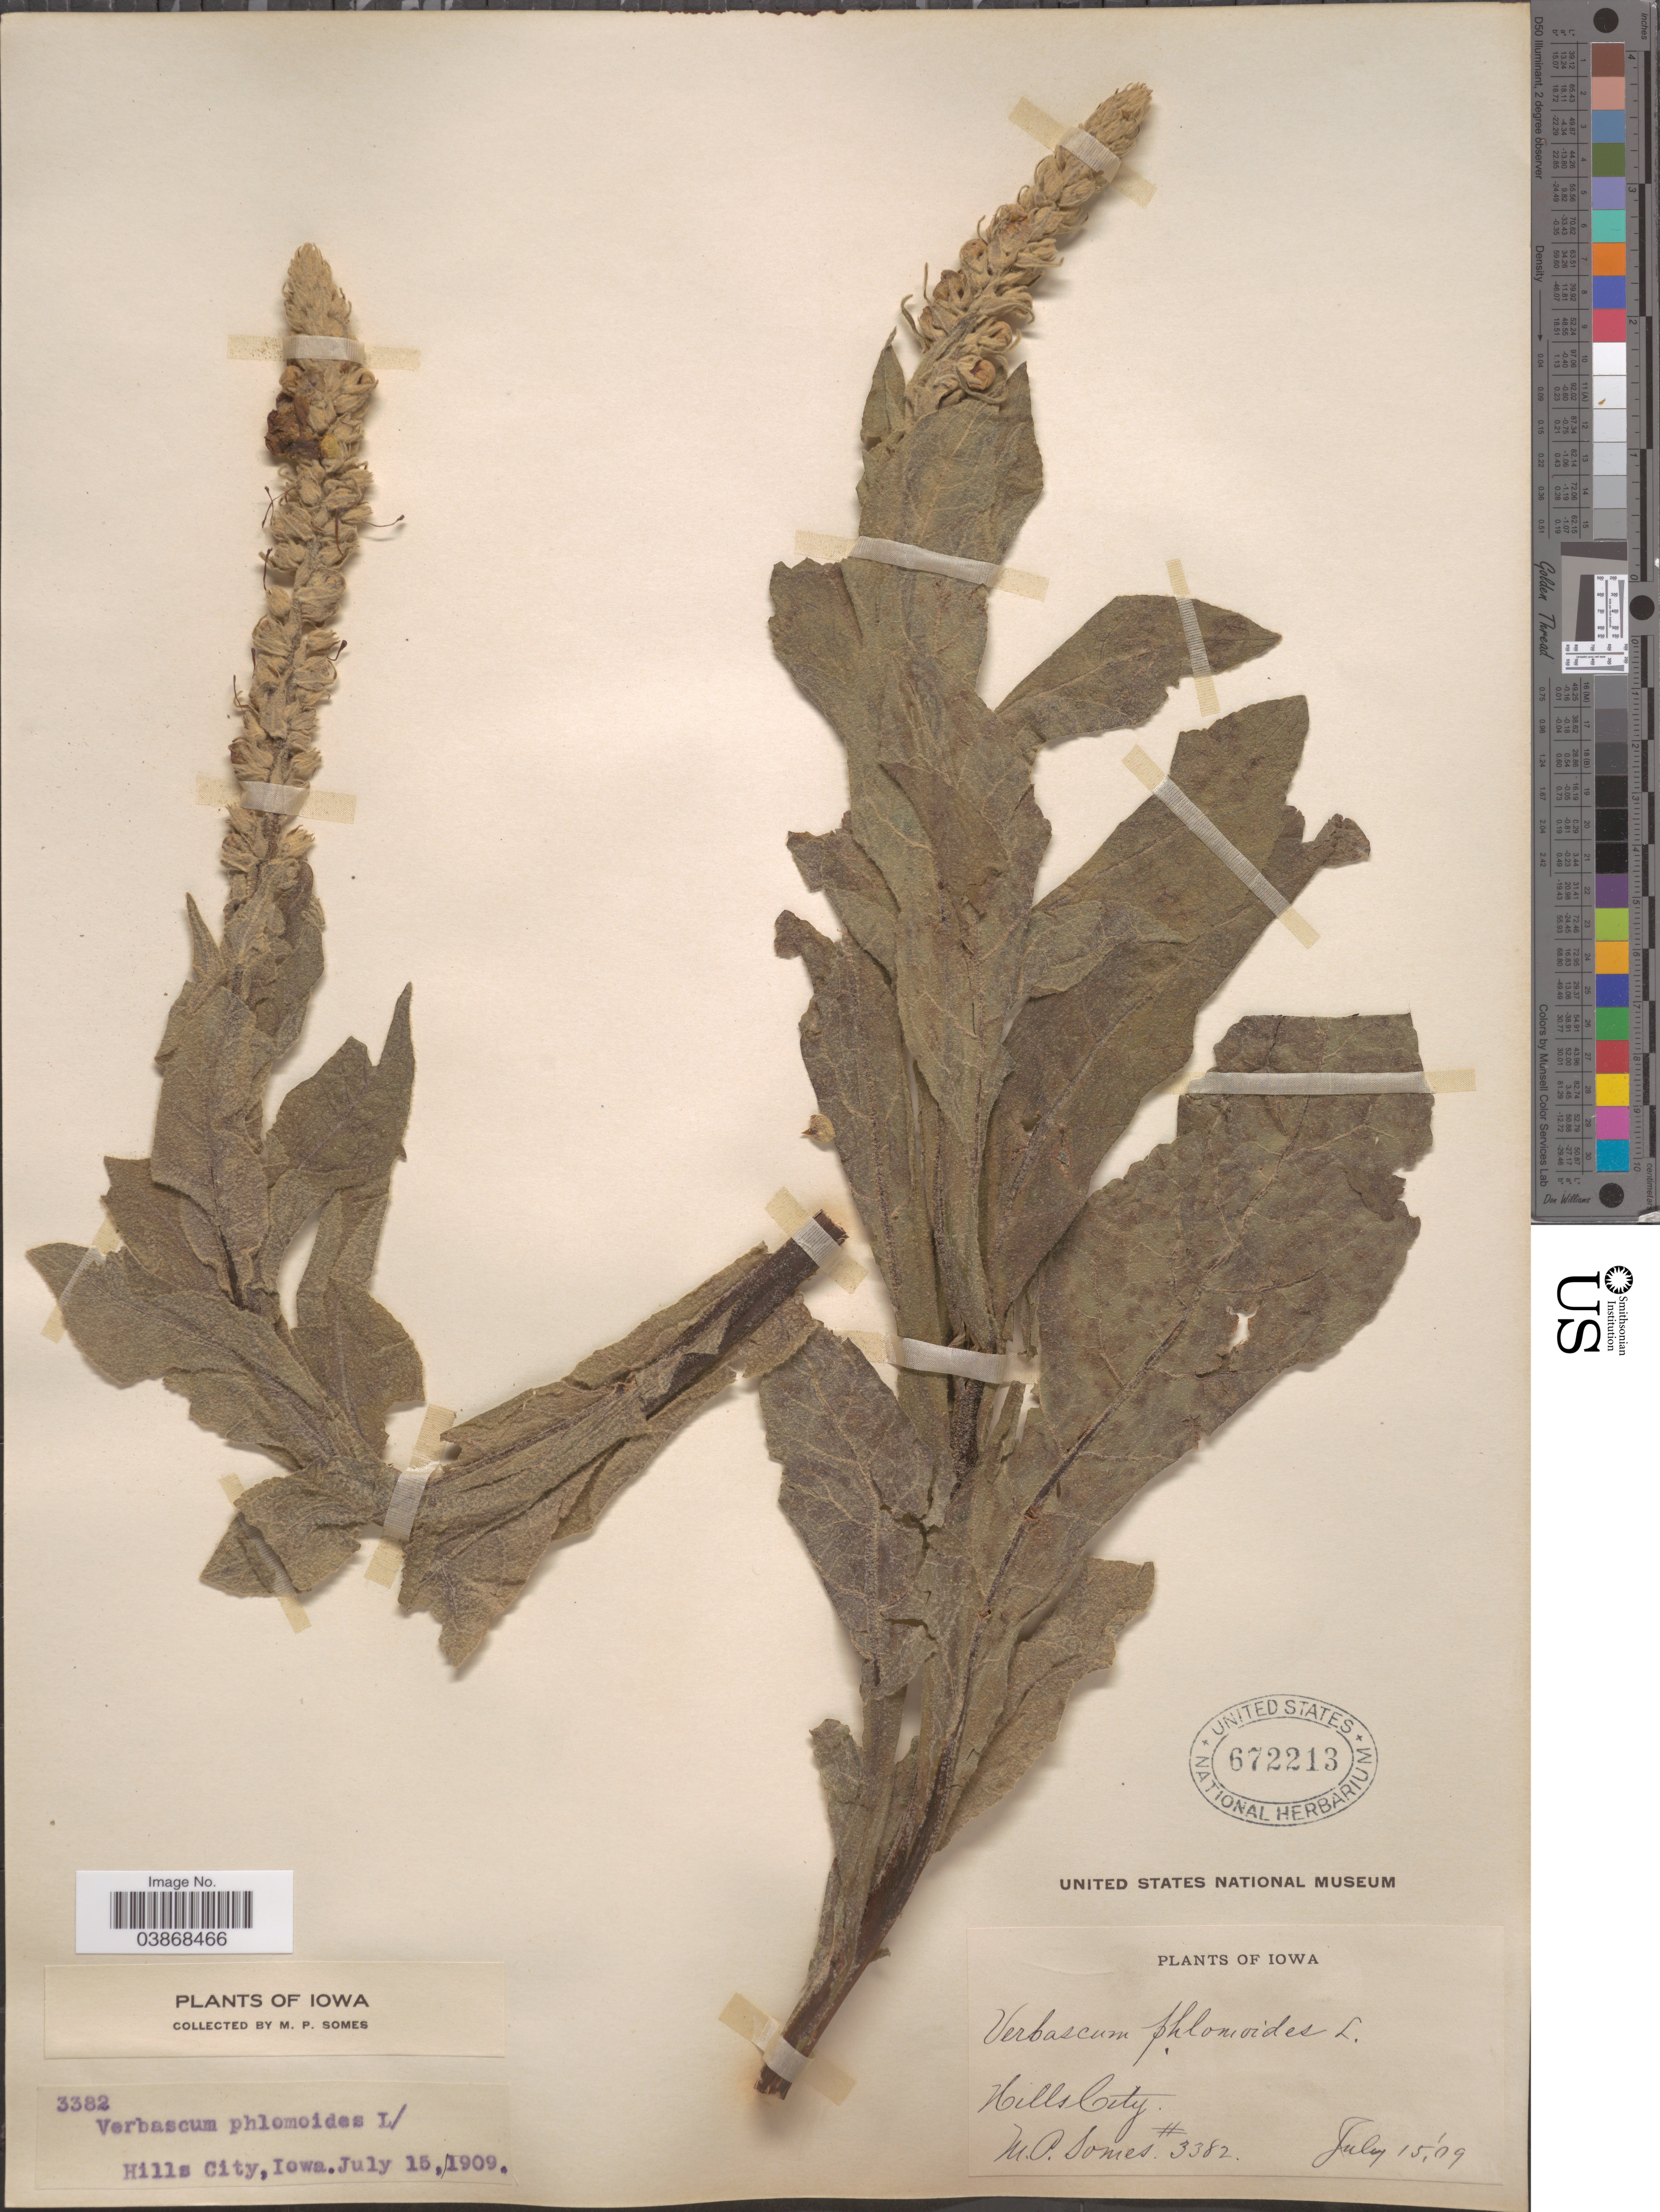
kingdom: Plantae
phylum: Tracheophyta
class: Magnoliopsida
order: Lamiales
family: Scrophulariaceae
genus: Verbascum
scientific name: Verbascum phlomoides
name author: L.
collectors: M. Somes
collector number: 3382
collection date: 1909-07-15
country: United States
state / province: Iowa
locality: Hills City.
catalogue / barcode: US 672213